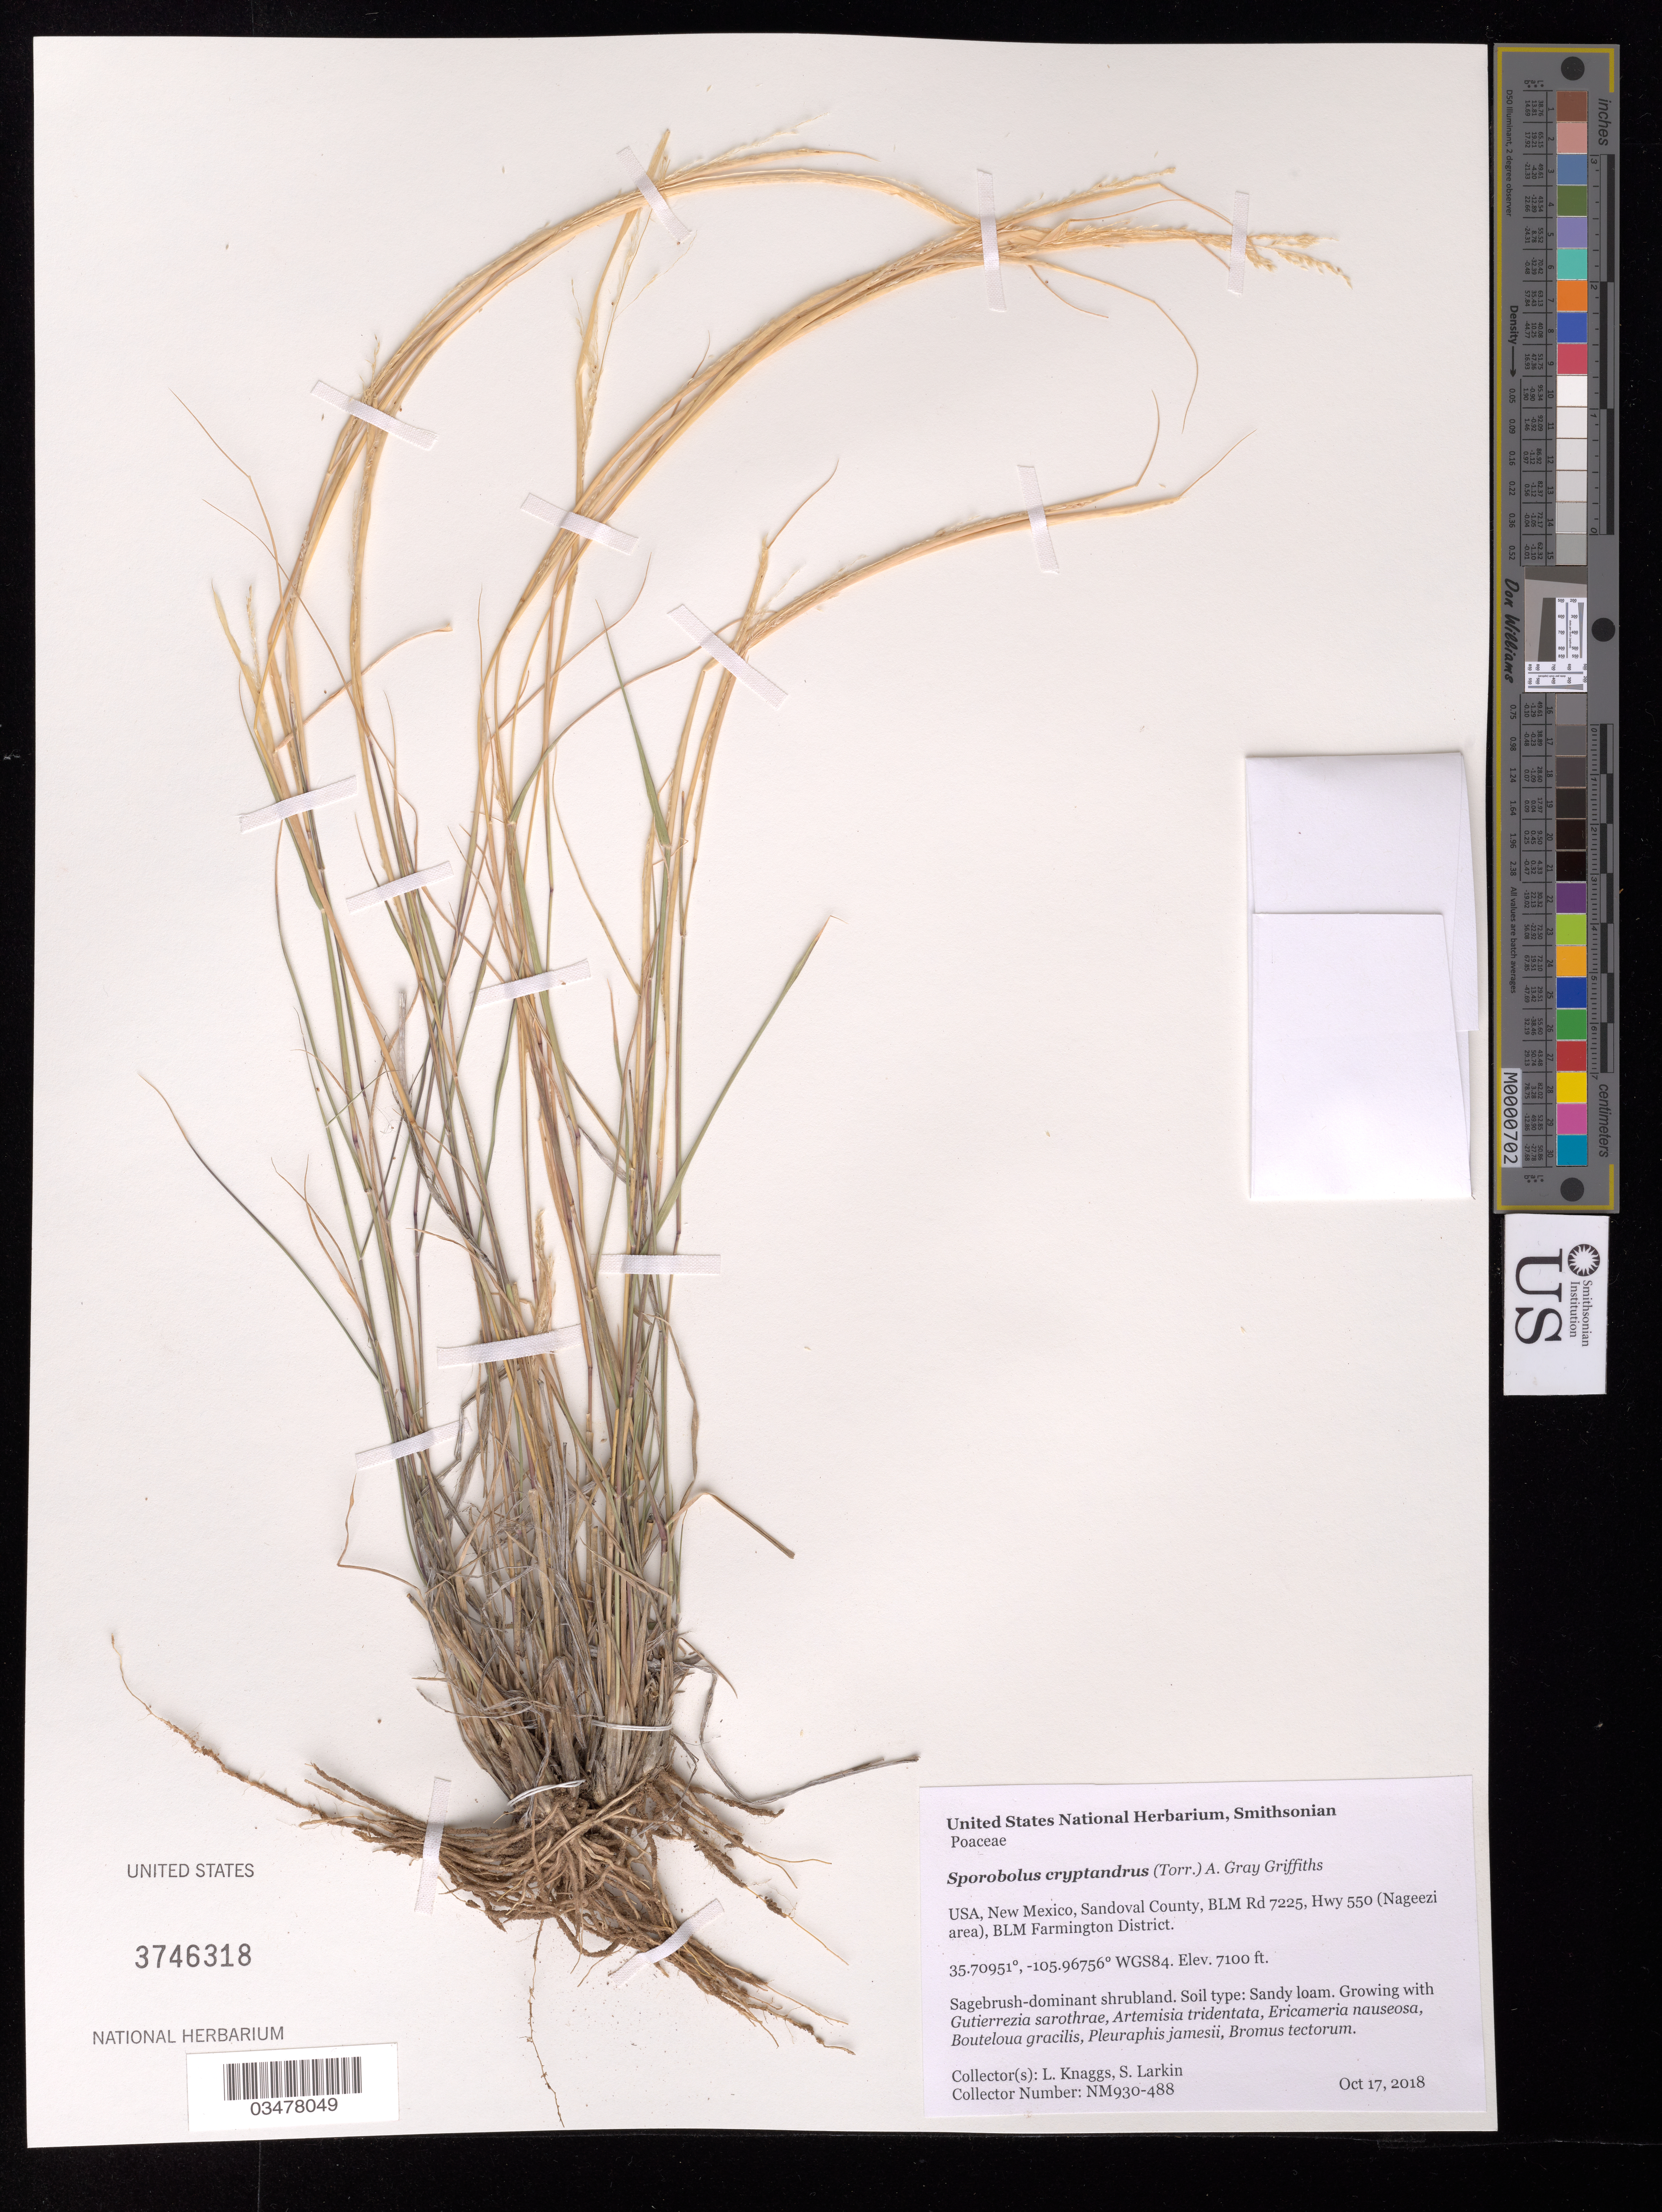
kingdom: Plantae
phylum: Tracheophyta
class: Liliopsida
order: Poales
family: Poaceae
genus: Sporobolus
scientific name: Sporobolus cryptandrus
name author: (Torr.) A. Gray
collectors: L. Knaggs & S. Larkin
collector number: NM930-488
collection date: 2018-10-17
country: United States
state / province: New Mexico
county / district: Sandoval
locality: Hwy 550 (Nageezi), BLM Rd 7225, BLM Farmington District.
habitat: R035XB002NM - Sandy loam. Sagebrush-dominant shrubland. With Bromus tectorum, Artemisia tridentata, Ericameria nauseosa, etc.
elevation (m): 2164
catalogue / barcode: US 3746318